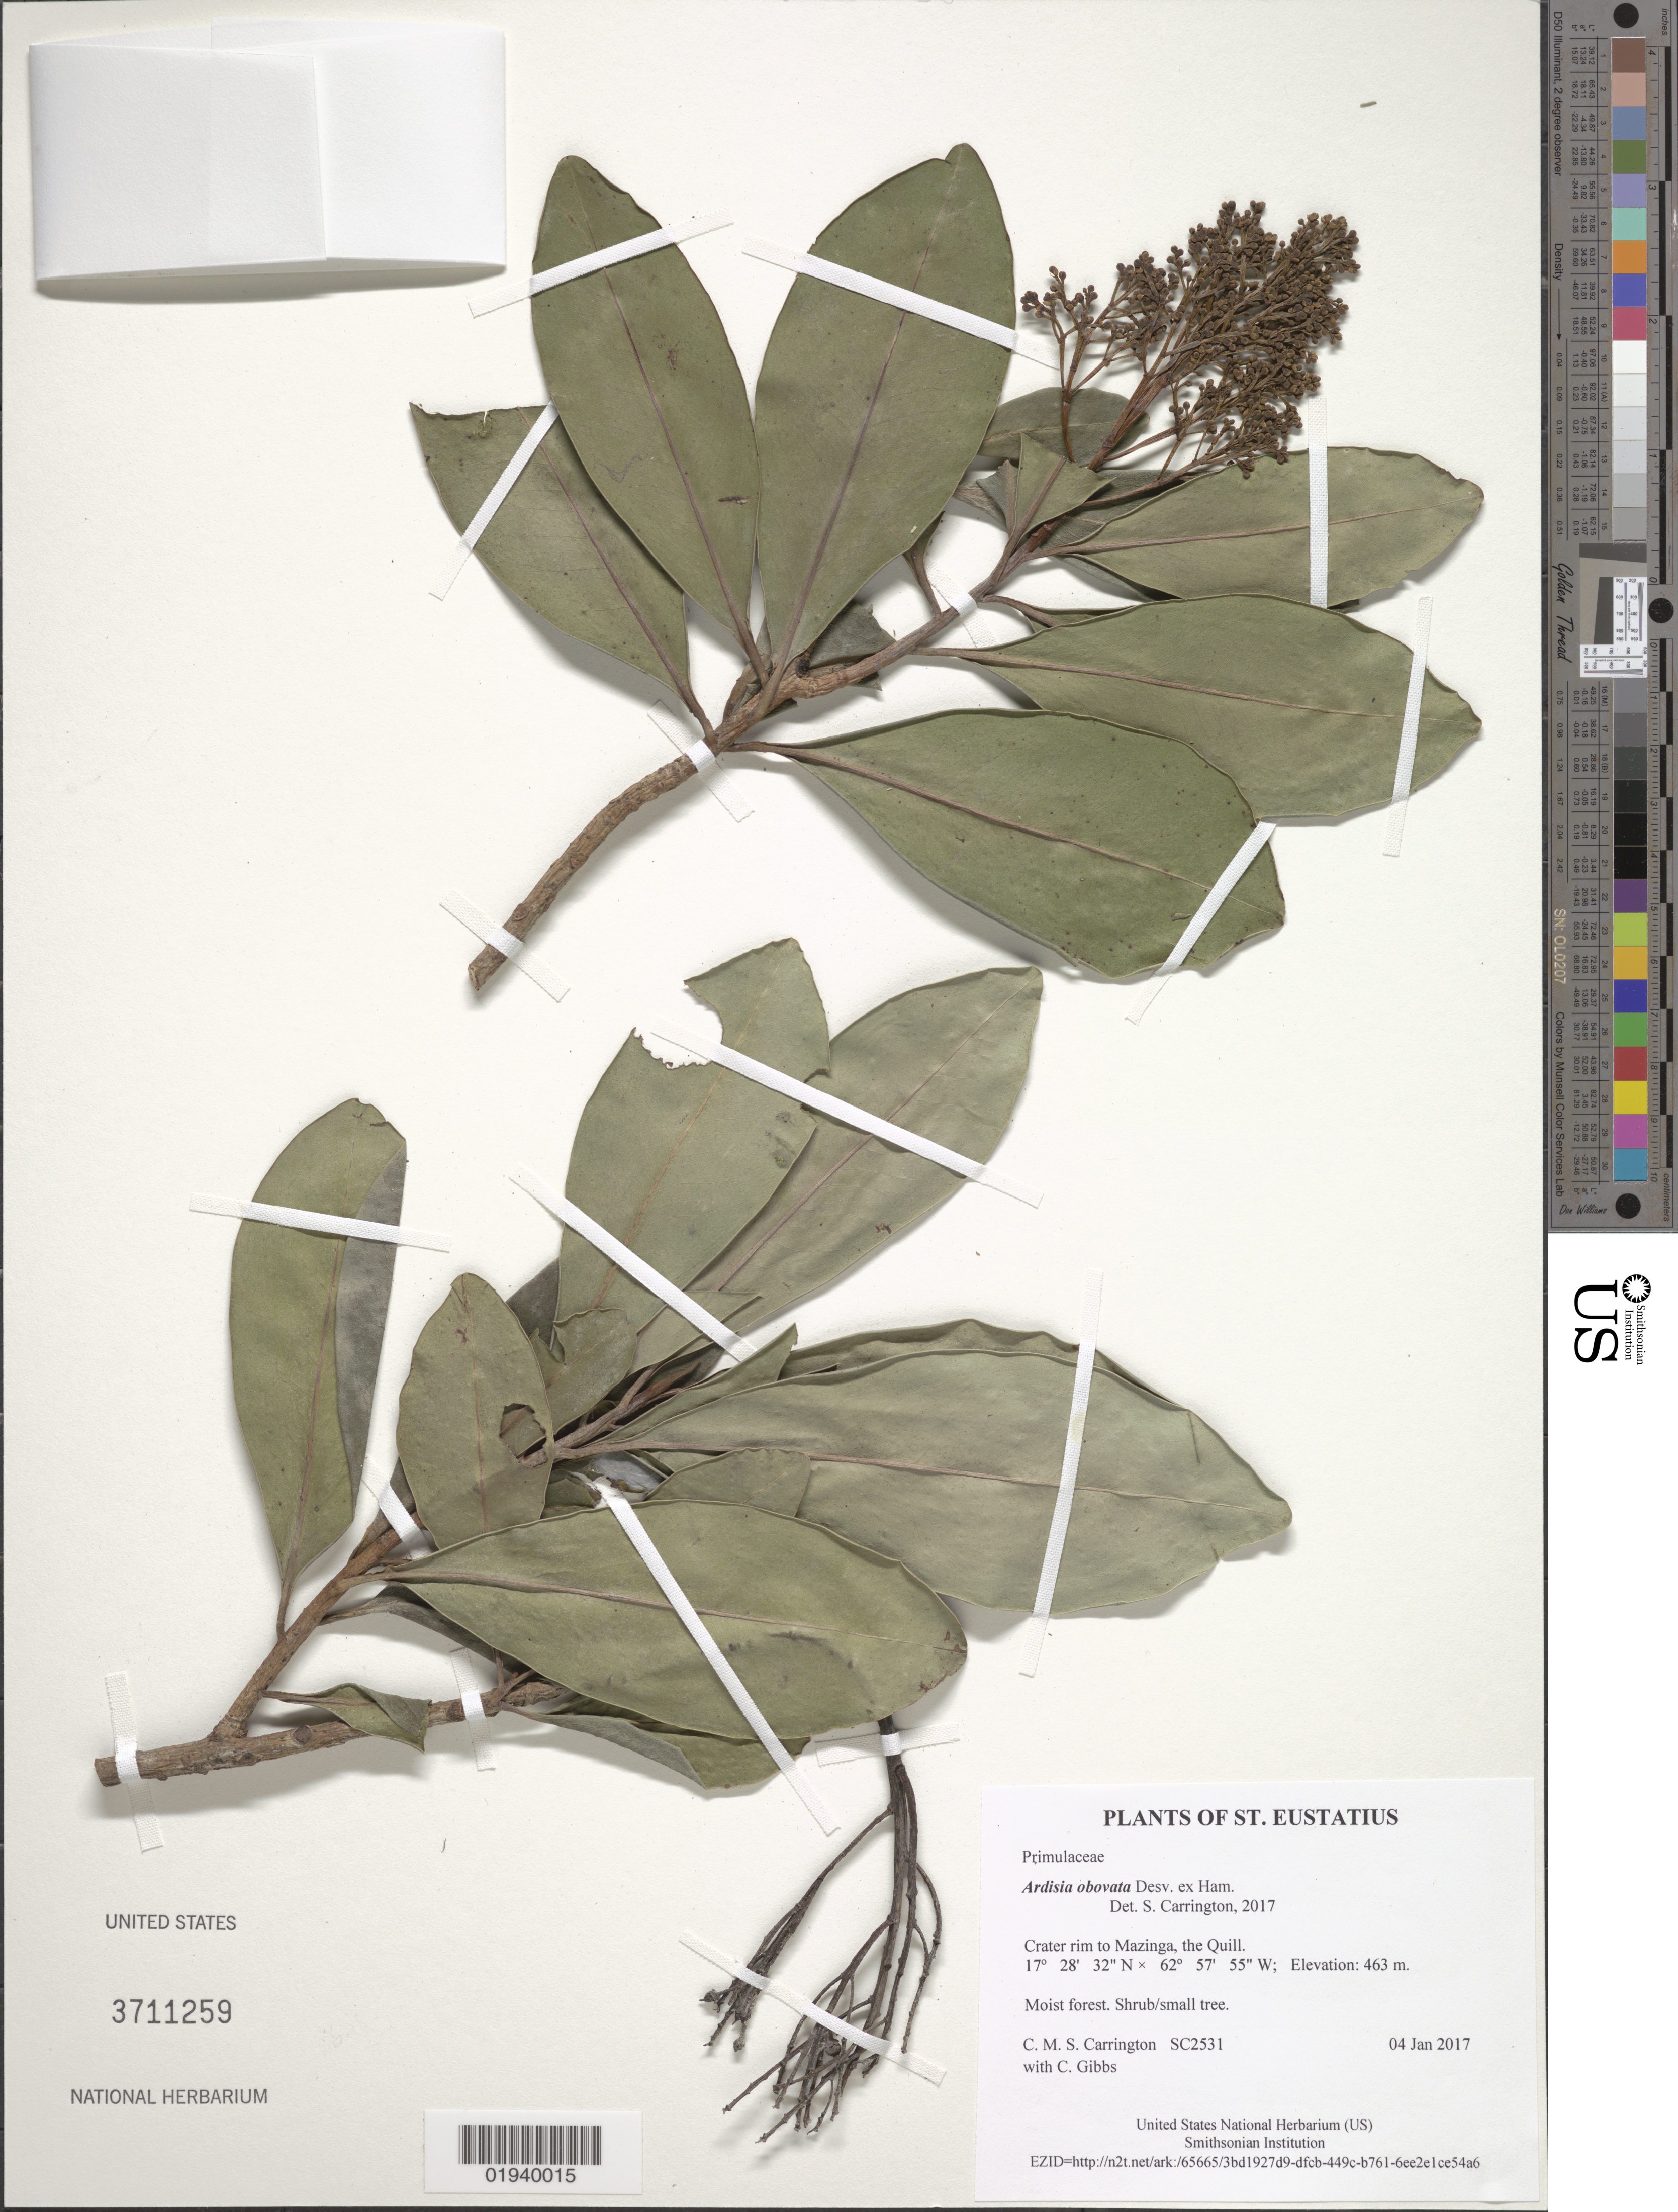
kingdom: Plantae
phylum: Tracheophyta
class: Magnoliopsida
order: Ericales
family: Primulaceae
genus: Ardisia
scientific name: Ardisia obovata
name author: Desv. ex Ham.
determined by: Carrington, C. M. S.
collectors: C. M. S. Carrington & C. Gibbs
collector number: SC2531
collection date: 2017-01-04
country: Netherlands Antilles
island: St. Eustatius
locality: Crater rim to Mazinga, the Quill.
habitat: Moist forest.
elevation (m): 463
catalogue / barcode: US 3711259